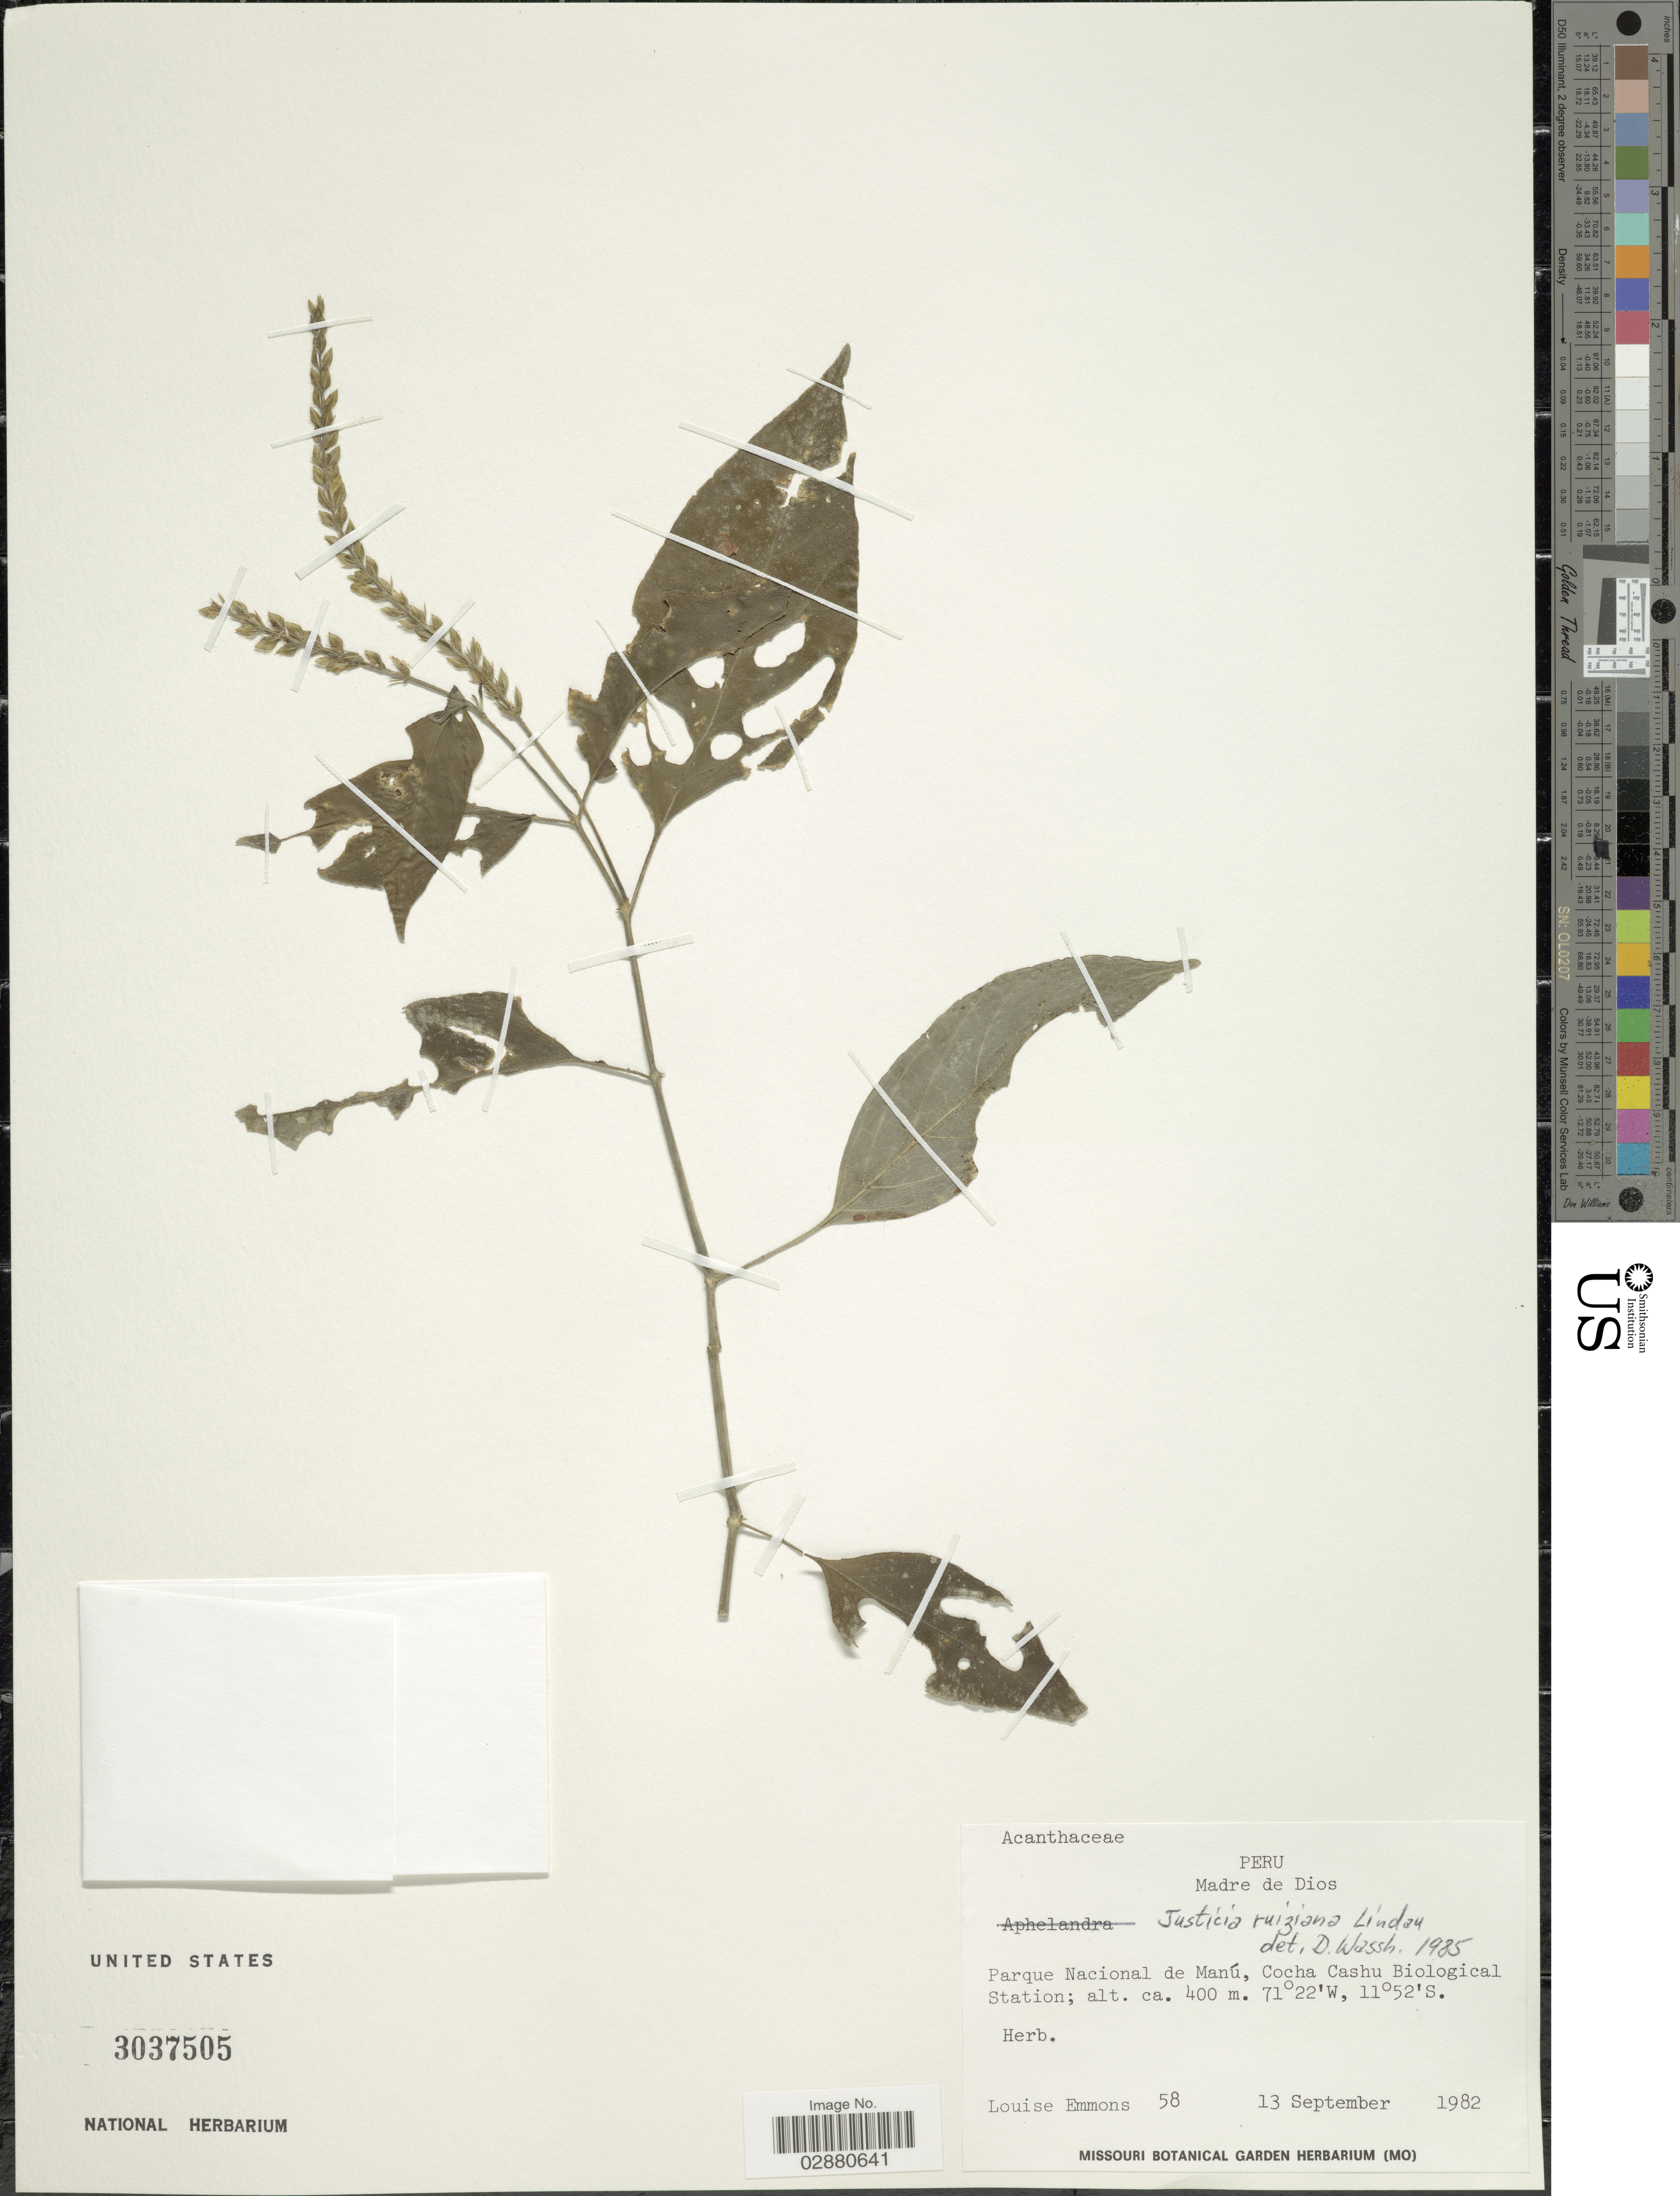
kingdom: Plantae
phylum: Tracheophyta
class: Magnoliopsida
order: Lamiales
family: Acanthaceae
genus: Justicia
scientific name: Justicia ruiziana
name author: Lindau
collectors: L. Emmons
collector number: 58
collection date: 1982-09-13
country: Peru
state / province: Madre de Dios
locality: Parque Nacional de Manú, Cocha Cashu Biological Station.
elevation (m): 400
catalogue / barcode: US 3037505